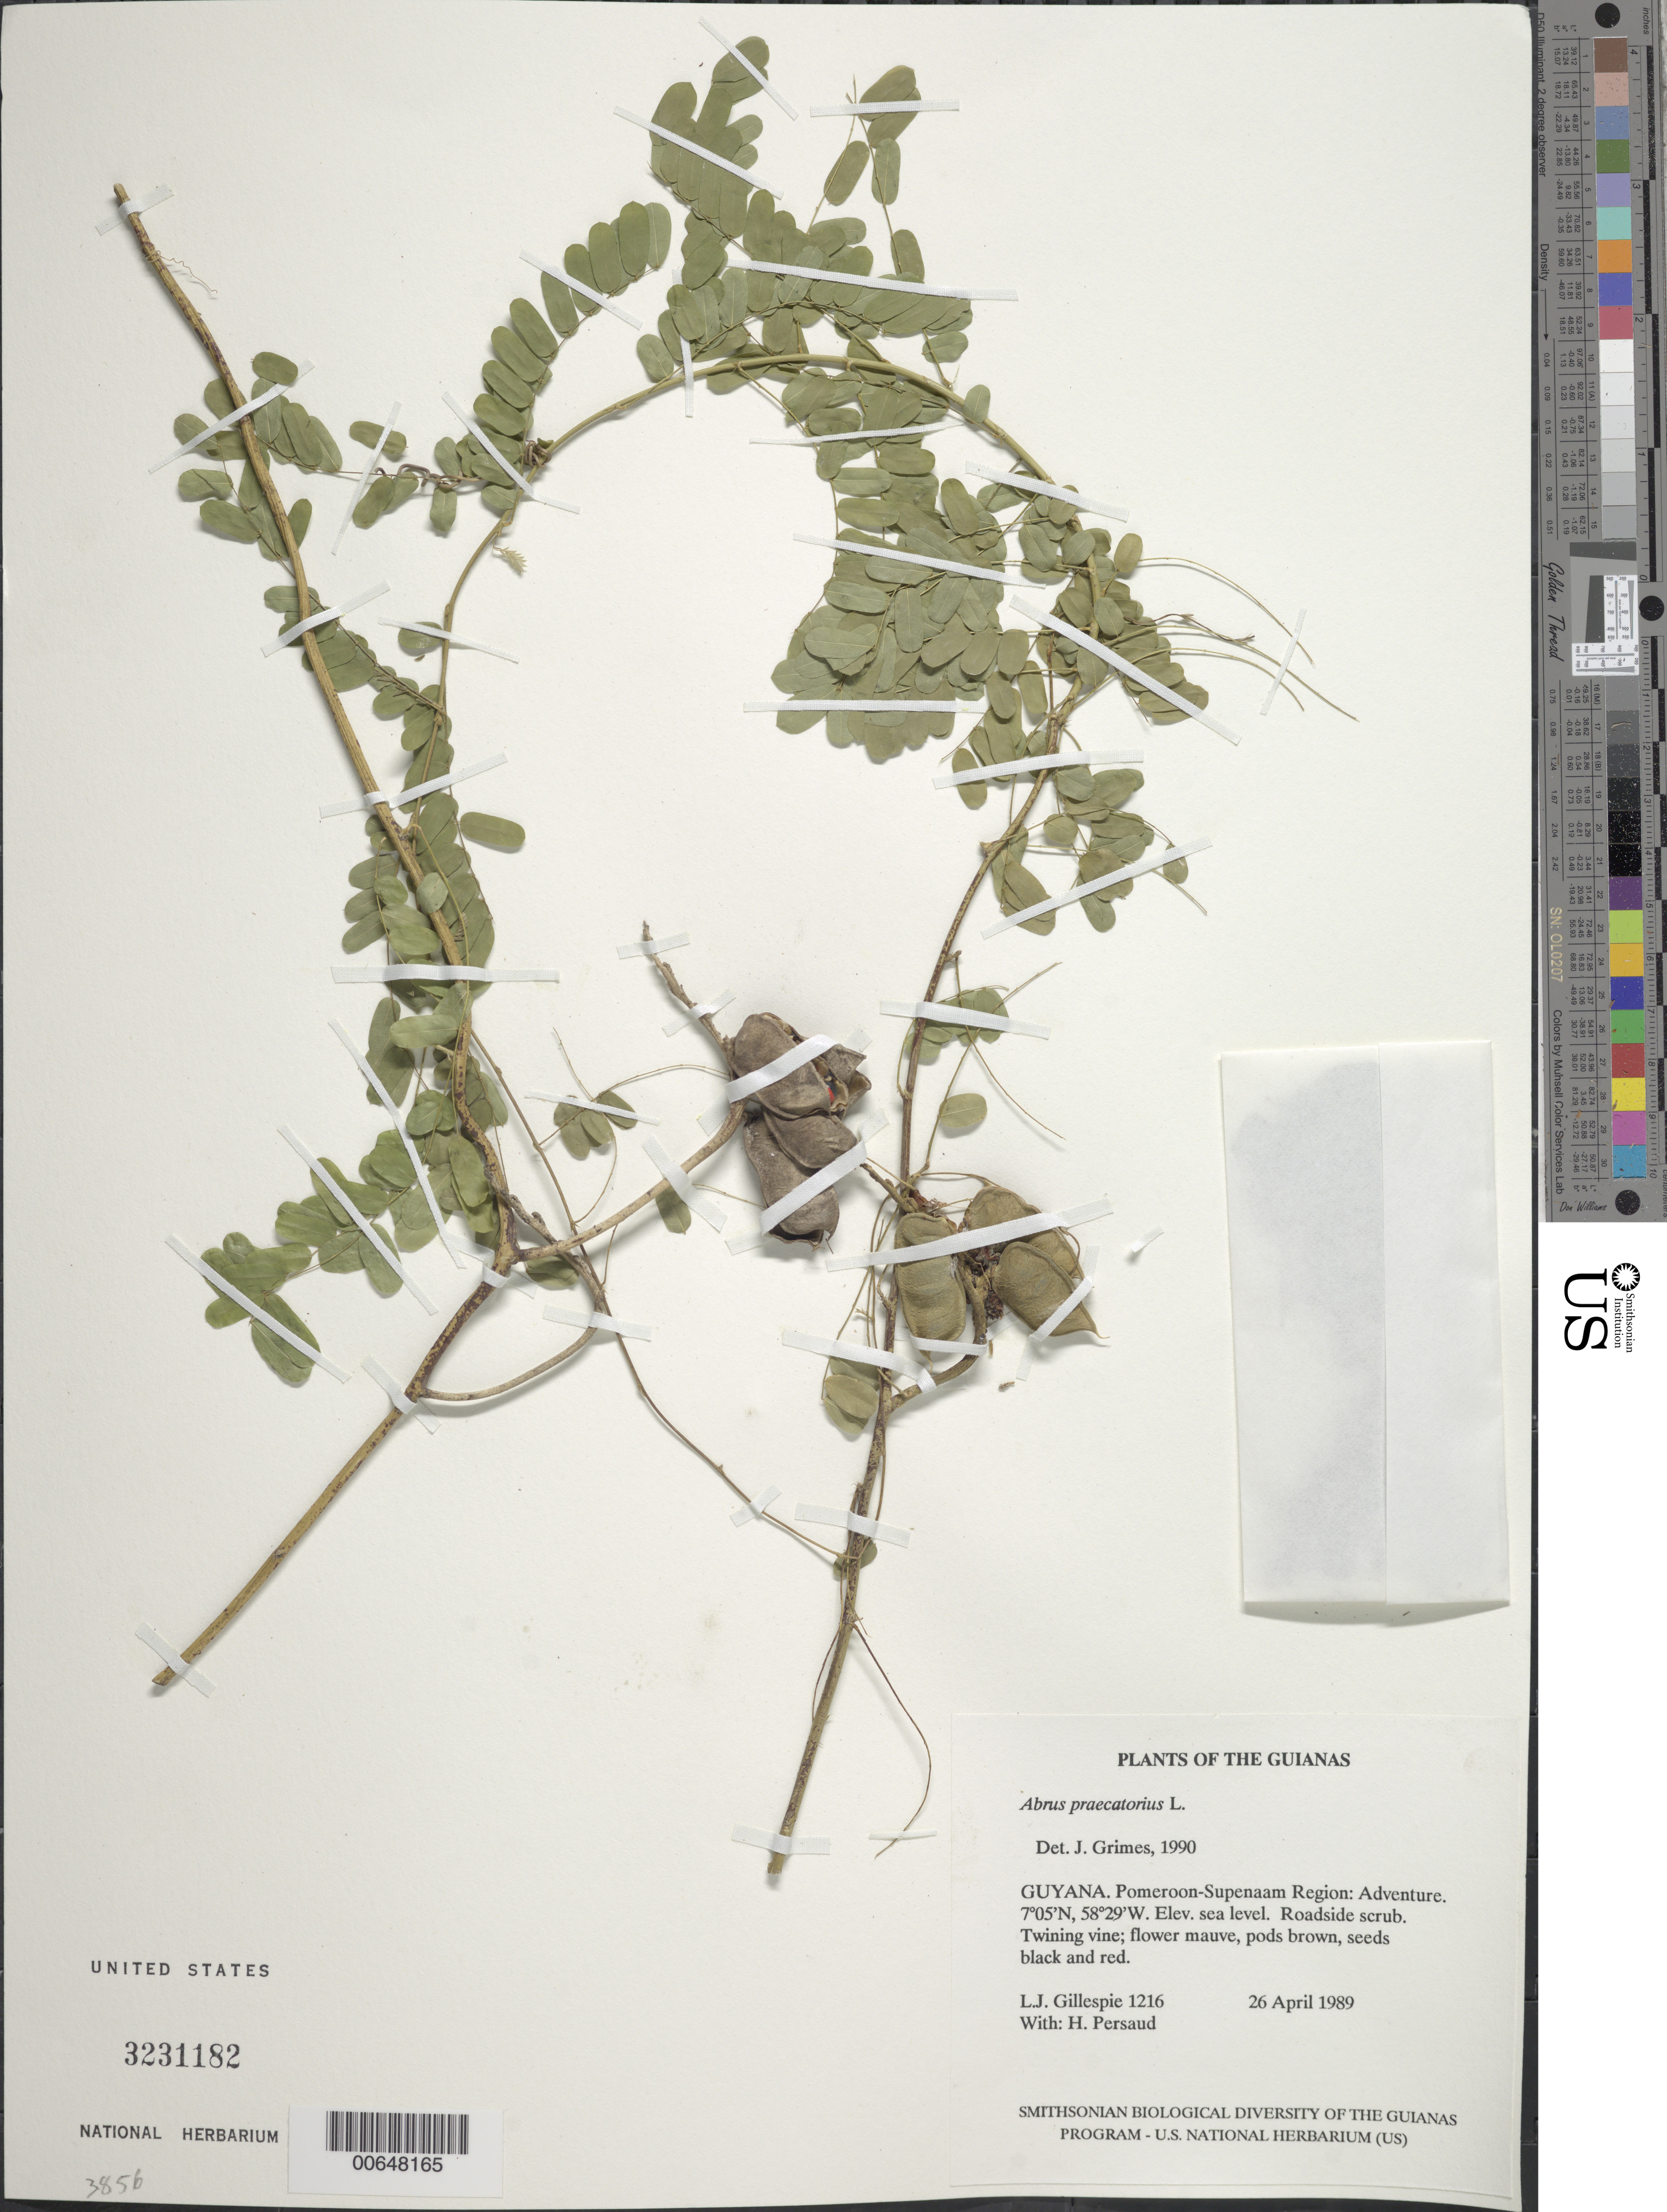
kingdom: Plantae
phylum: Tracheophyta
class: Magnoliopsida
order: Fabales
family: Fabaceae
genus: Abrus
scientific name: Abrus precatorius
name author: L.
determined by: Grimes, J.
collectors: L. J. Gillespie & H. Persaud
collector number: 1216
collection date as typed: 26 April 1989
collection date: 1989-04-26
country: Guyana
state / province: Pomeroon-Supenaam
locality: Adventure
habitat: Roadside scrub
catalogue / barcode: US 3231182